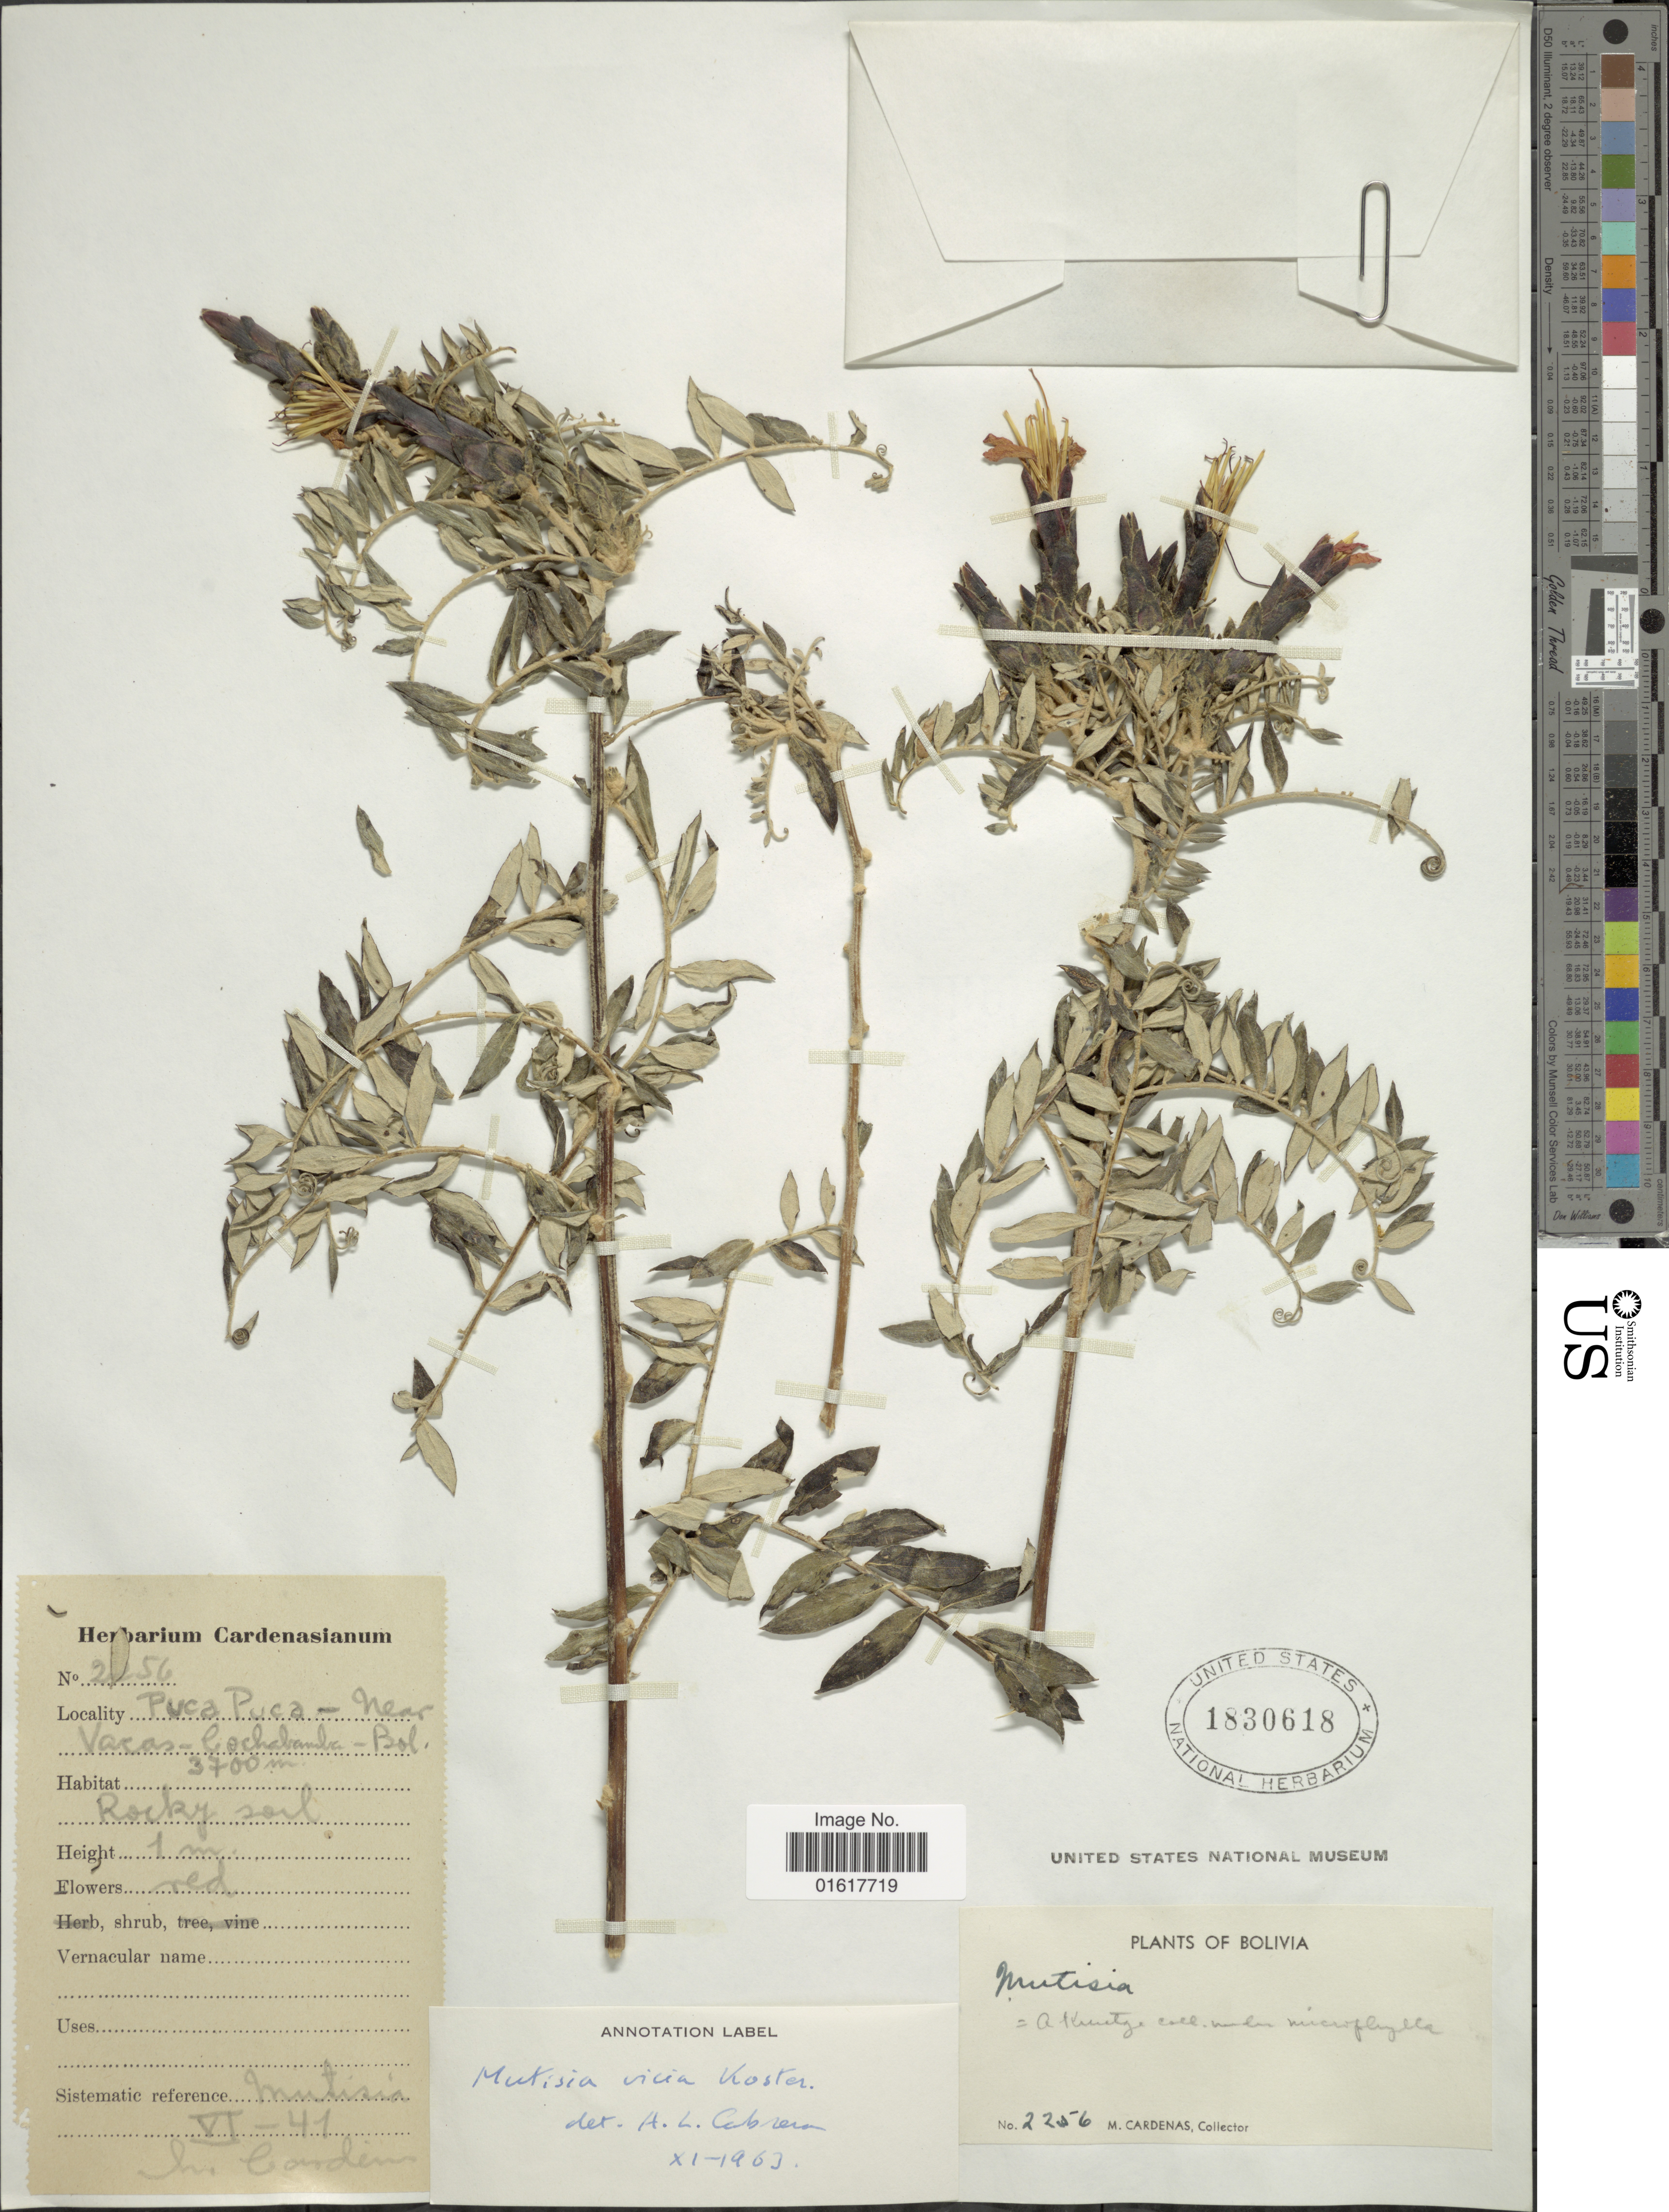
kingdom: Plantae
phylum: Tracheophyta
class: Magnoliopsida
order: Asterales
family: Asteraceae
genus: Mutisia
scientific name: Mutisia vicia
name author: J. Kost.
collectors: M. Cárdenas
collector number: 2256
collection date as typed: Transcribed d/m/y: /6/41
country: Bolivia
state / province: Cochabamba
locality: Puca Puca- Near Vacas-Cochabamba.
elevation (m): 3700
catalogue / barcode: US 1830618